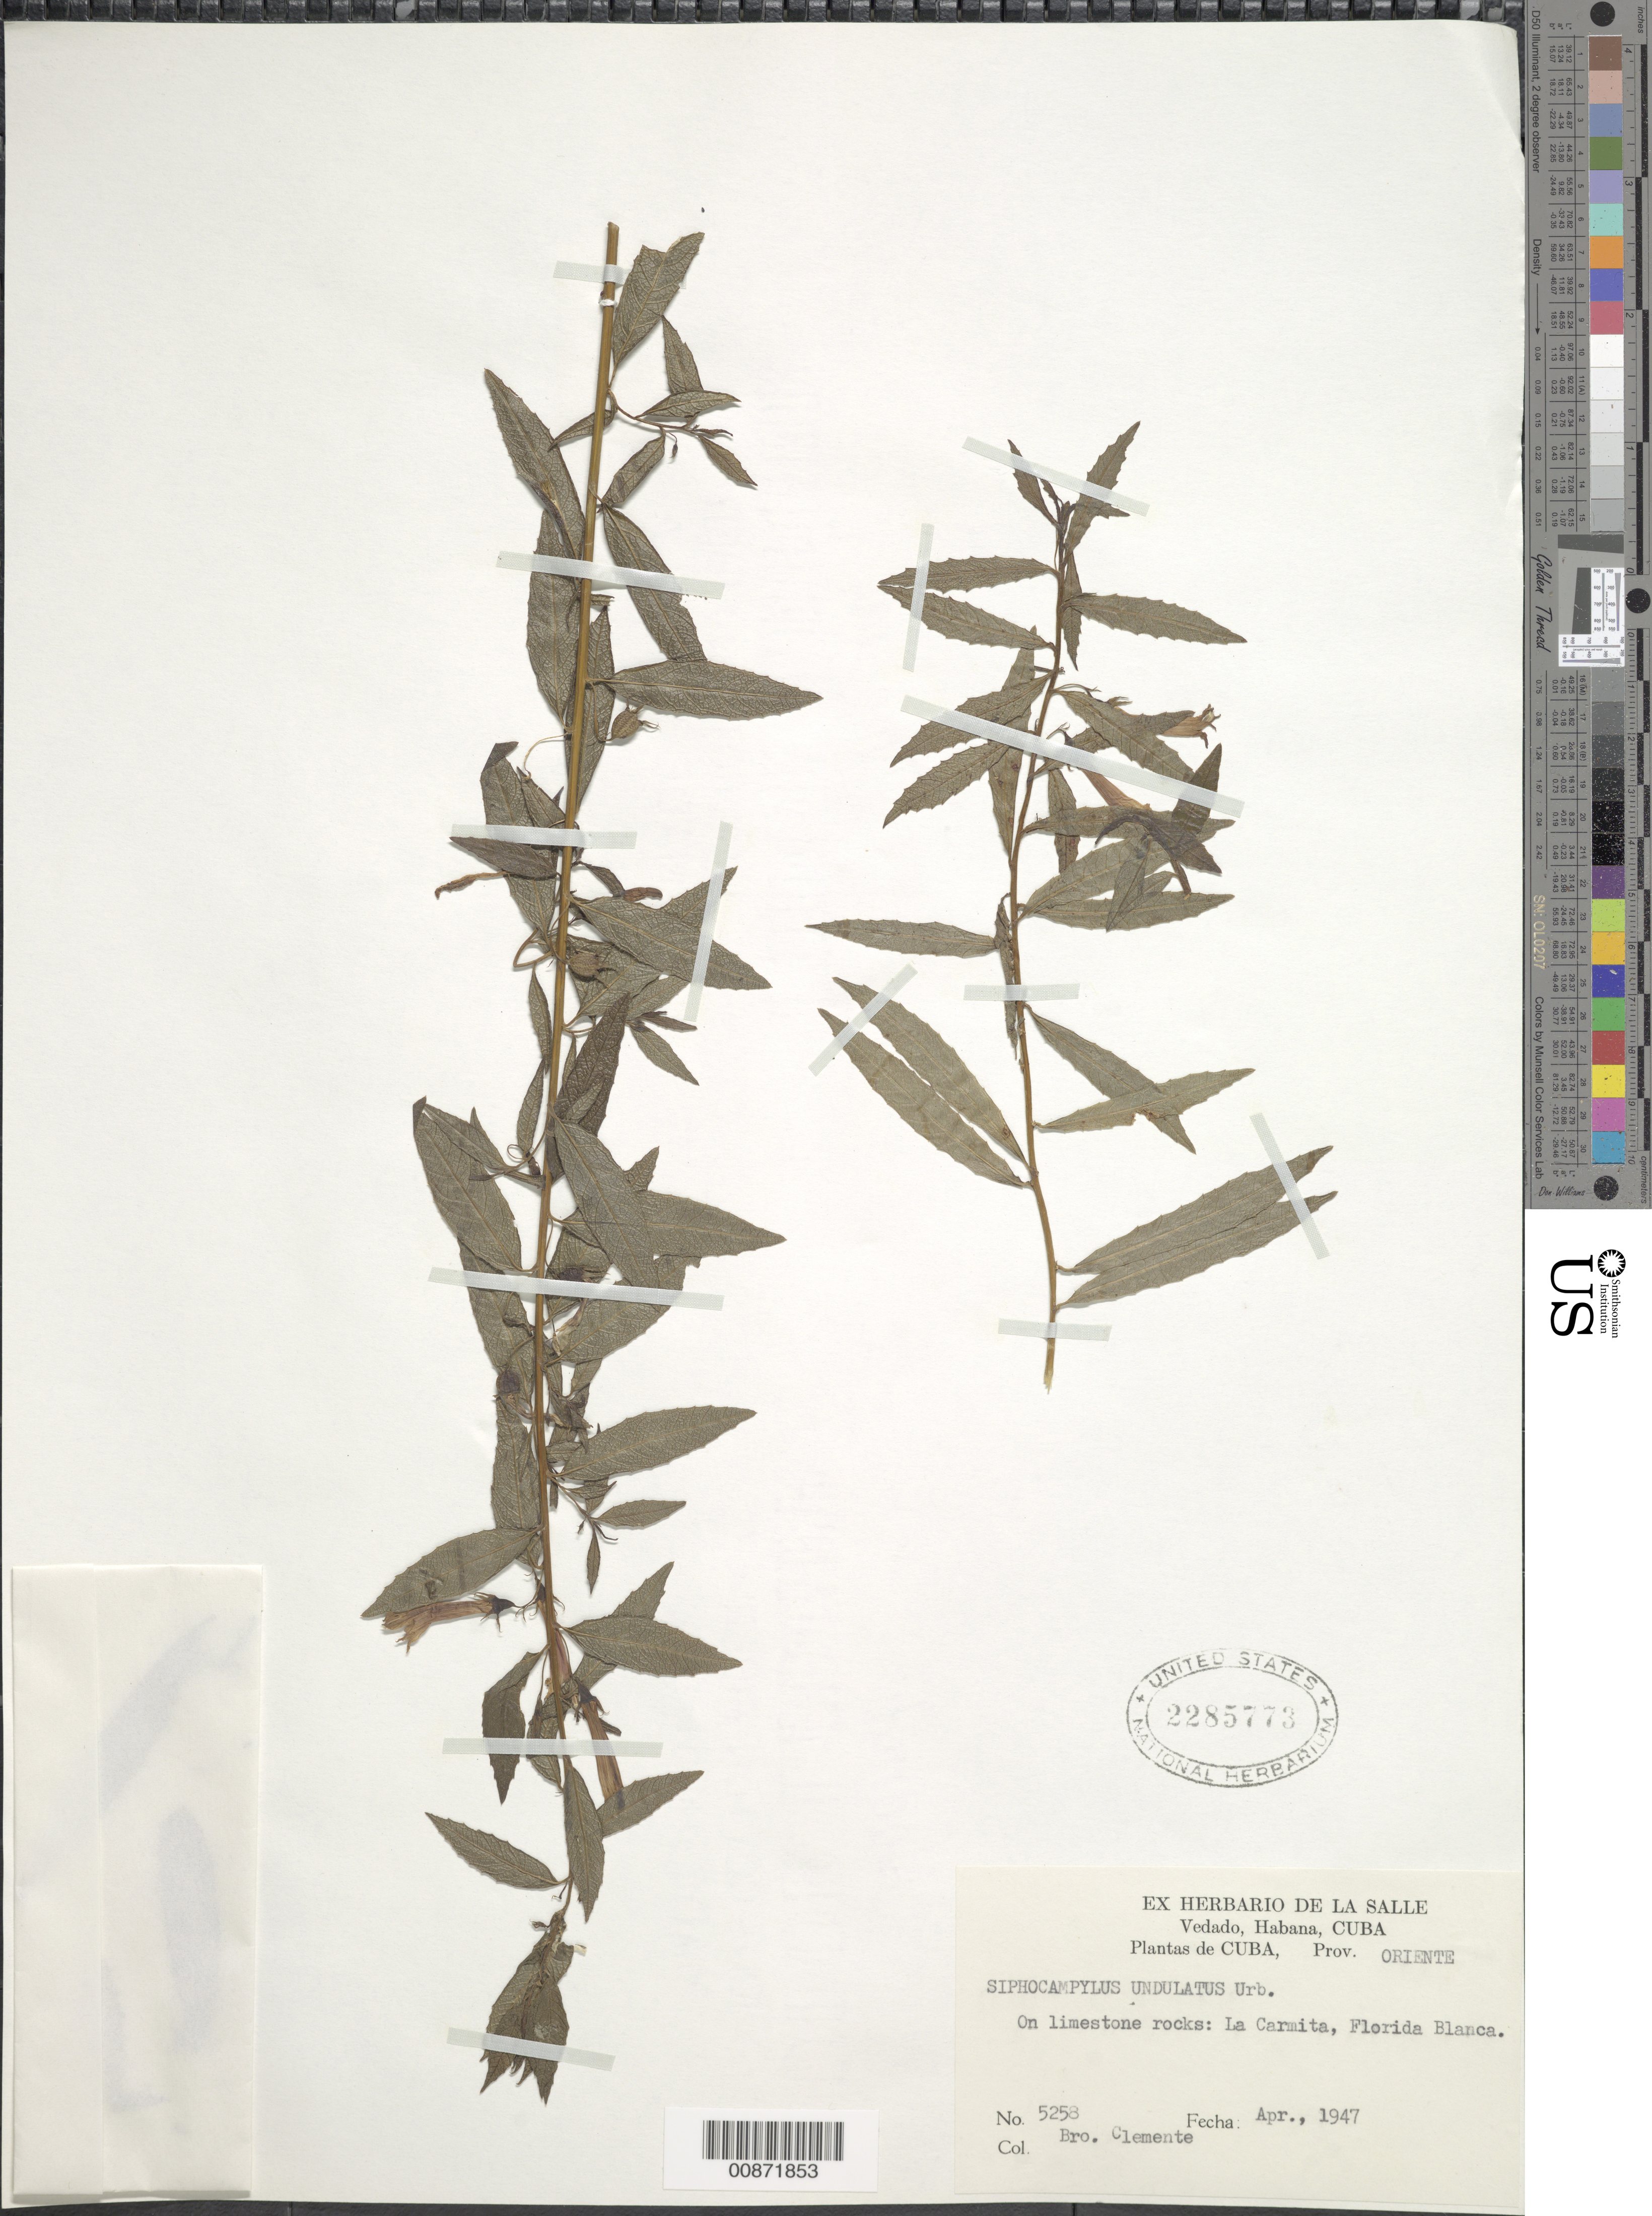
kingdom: Plantae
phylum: Tracheophyta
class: Magnoliopsida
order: Asterales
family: Campanulaceae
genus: Siphocampylus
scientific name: Siphocampylus undulatus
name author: Urb.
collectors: Bro. Clemente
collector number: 5258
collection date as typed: Apr 1947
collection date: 1947-04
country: Cuba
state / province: Oriente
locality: La Carmita, Florida Blanca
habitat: On limestone rocks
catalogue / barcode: US 2285773